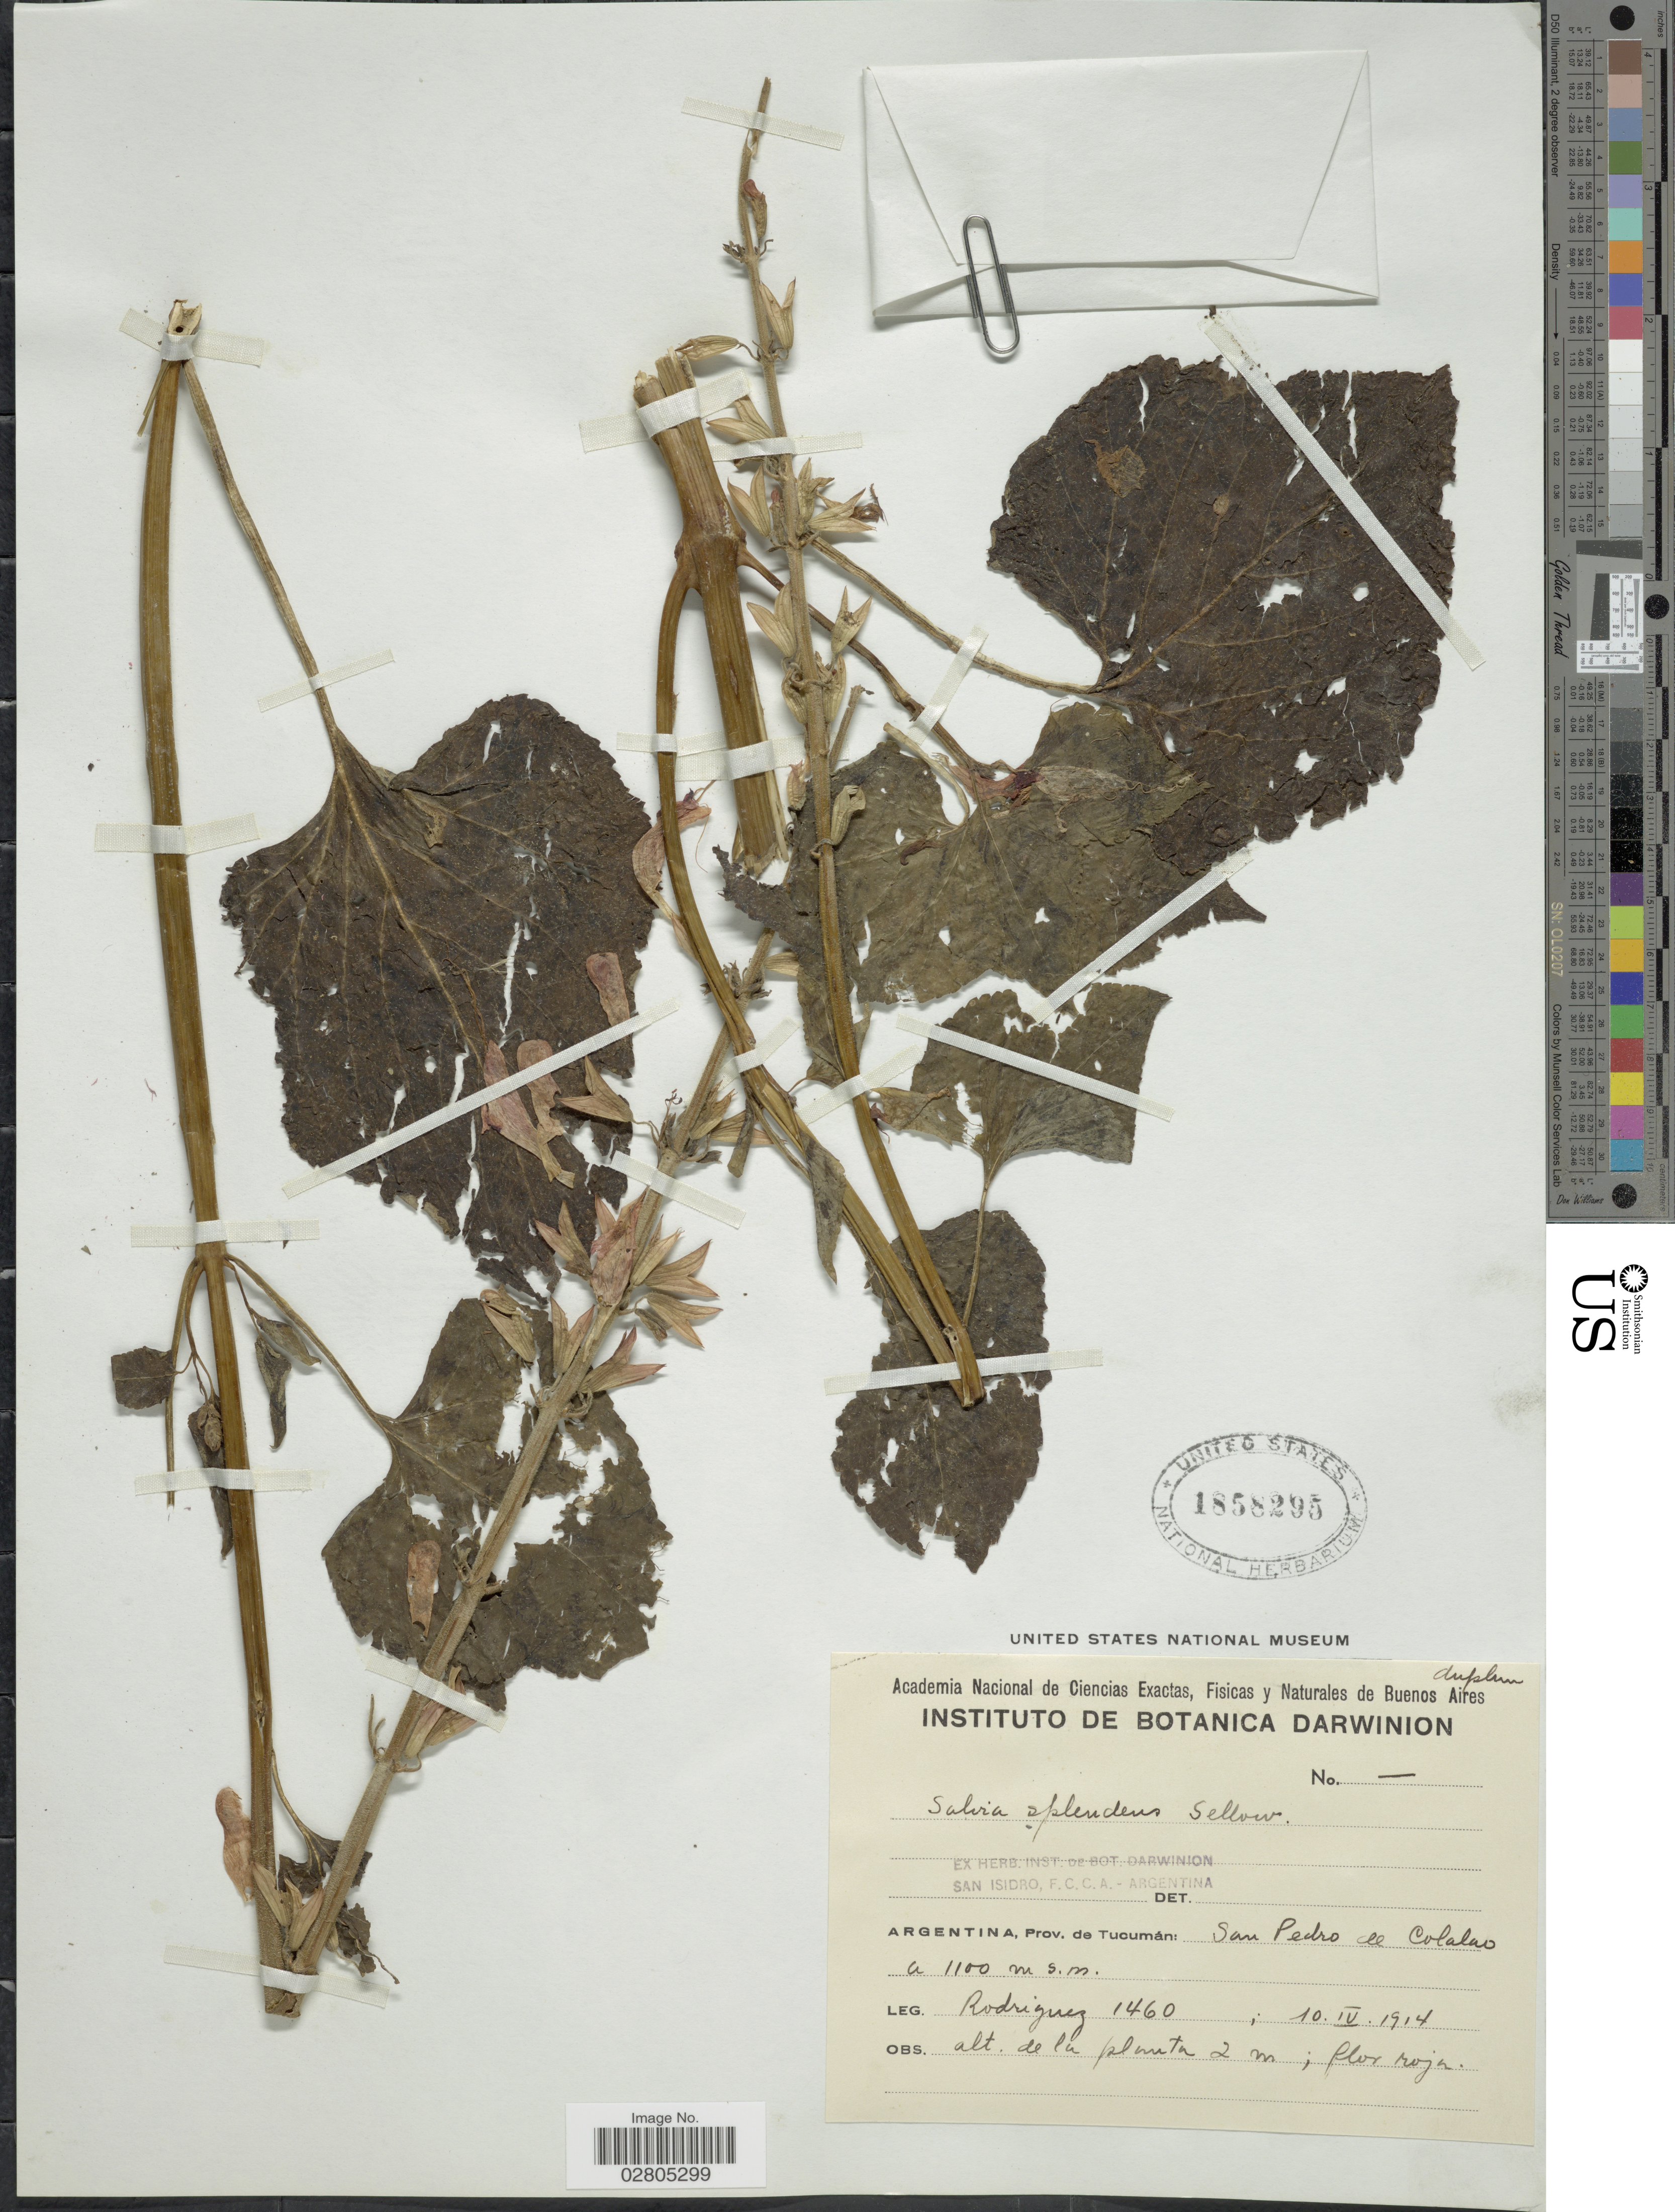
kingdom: Plantae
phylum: Tracheophyta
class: Magnoliopsida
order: Lamiales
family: Lamiaceae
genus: Salvia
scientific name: Salvia splendens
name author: Sellow ex Nees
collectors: Rodriguez, --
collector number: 1460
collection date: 1914-04-10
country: Argentina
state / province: Tucuman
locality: Prov. de Tucumán, San Pedro de Colalao.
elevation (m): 1100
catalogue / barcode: US 1858295